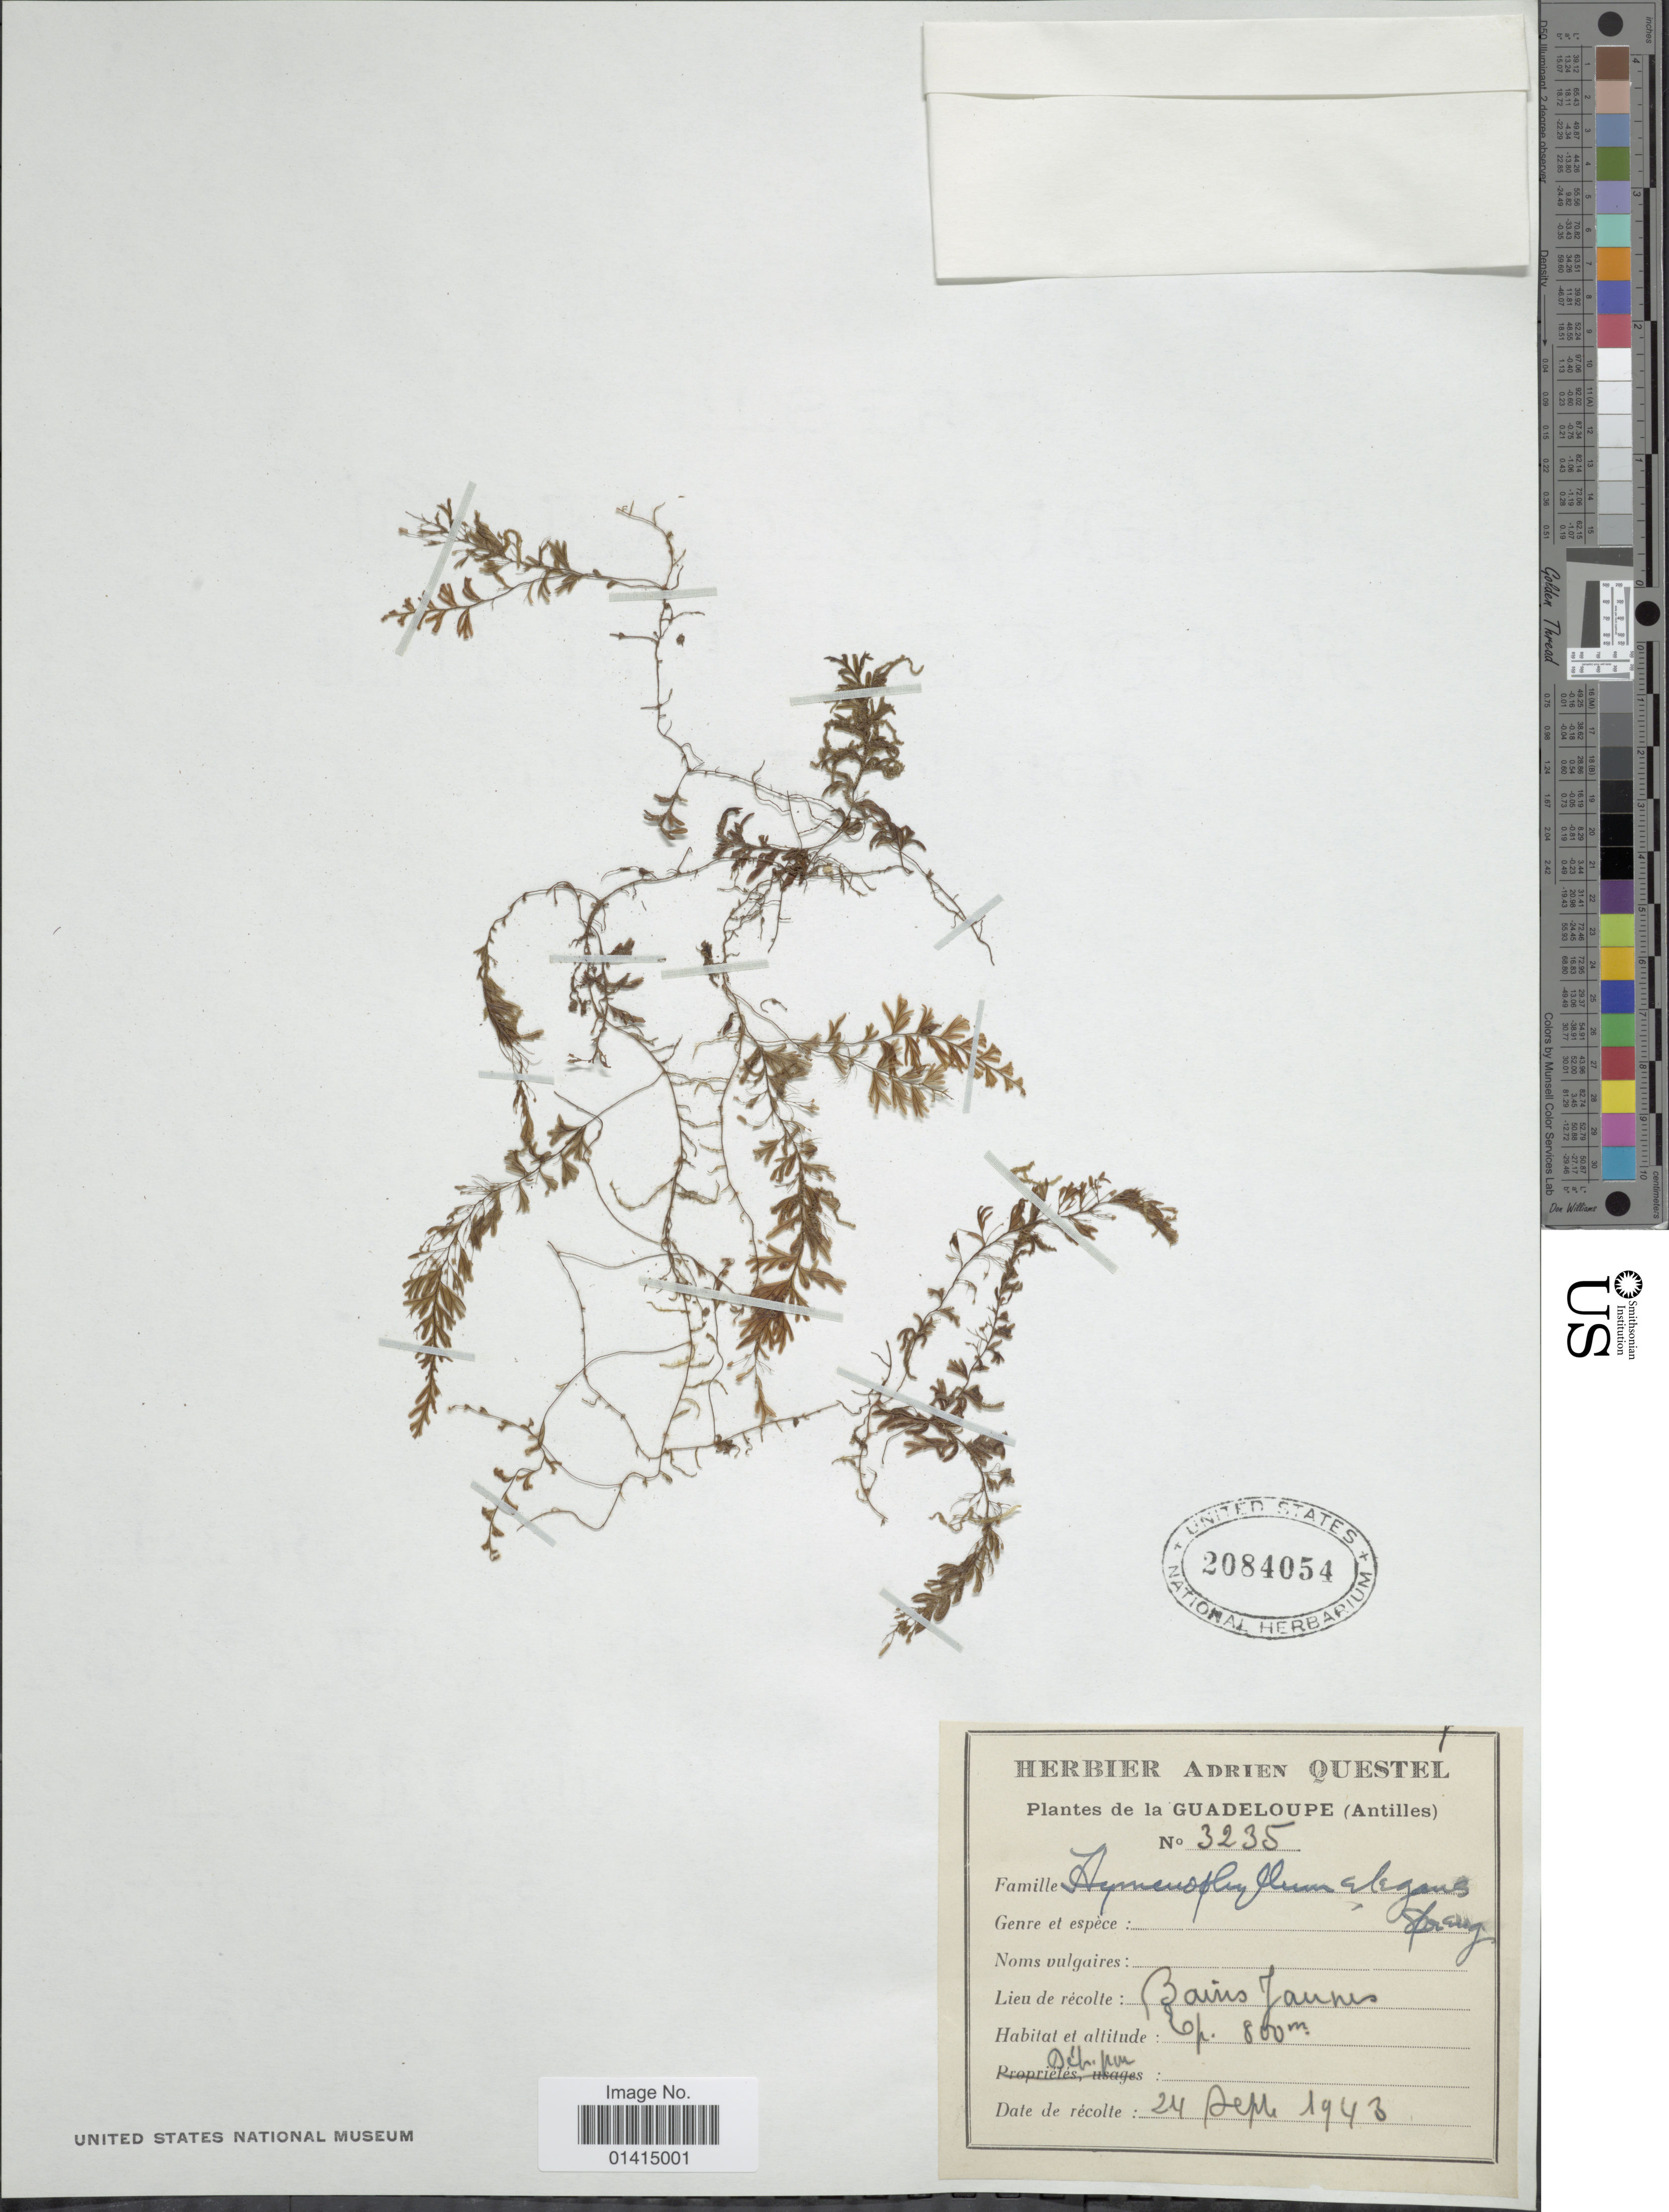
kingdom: Plantae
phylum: Tracheophyta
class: Polypodiopsida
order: Hymenophyllales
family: Hymenophyllaceae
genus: Hymenophyllum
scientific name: Hymenophyllum elegans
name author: Spreng.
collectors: ex herb. A. Questal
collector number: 3235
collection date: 1943-09-24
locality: Bains Jannes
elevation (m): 800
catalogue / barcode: US 2084054